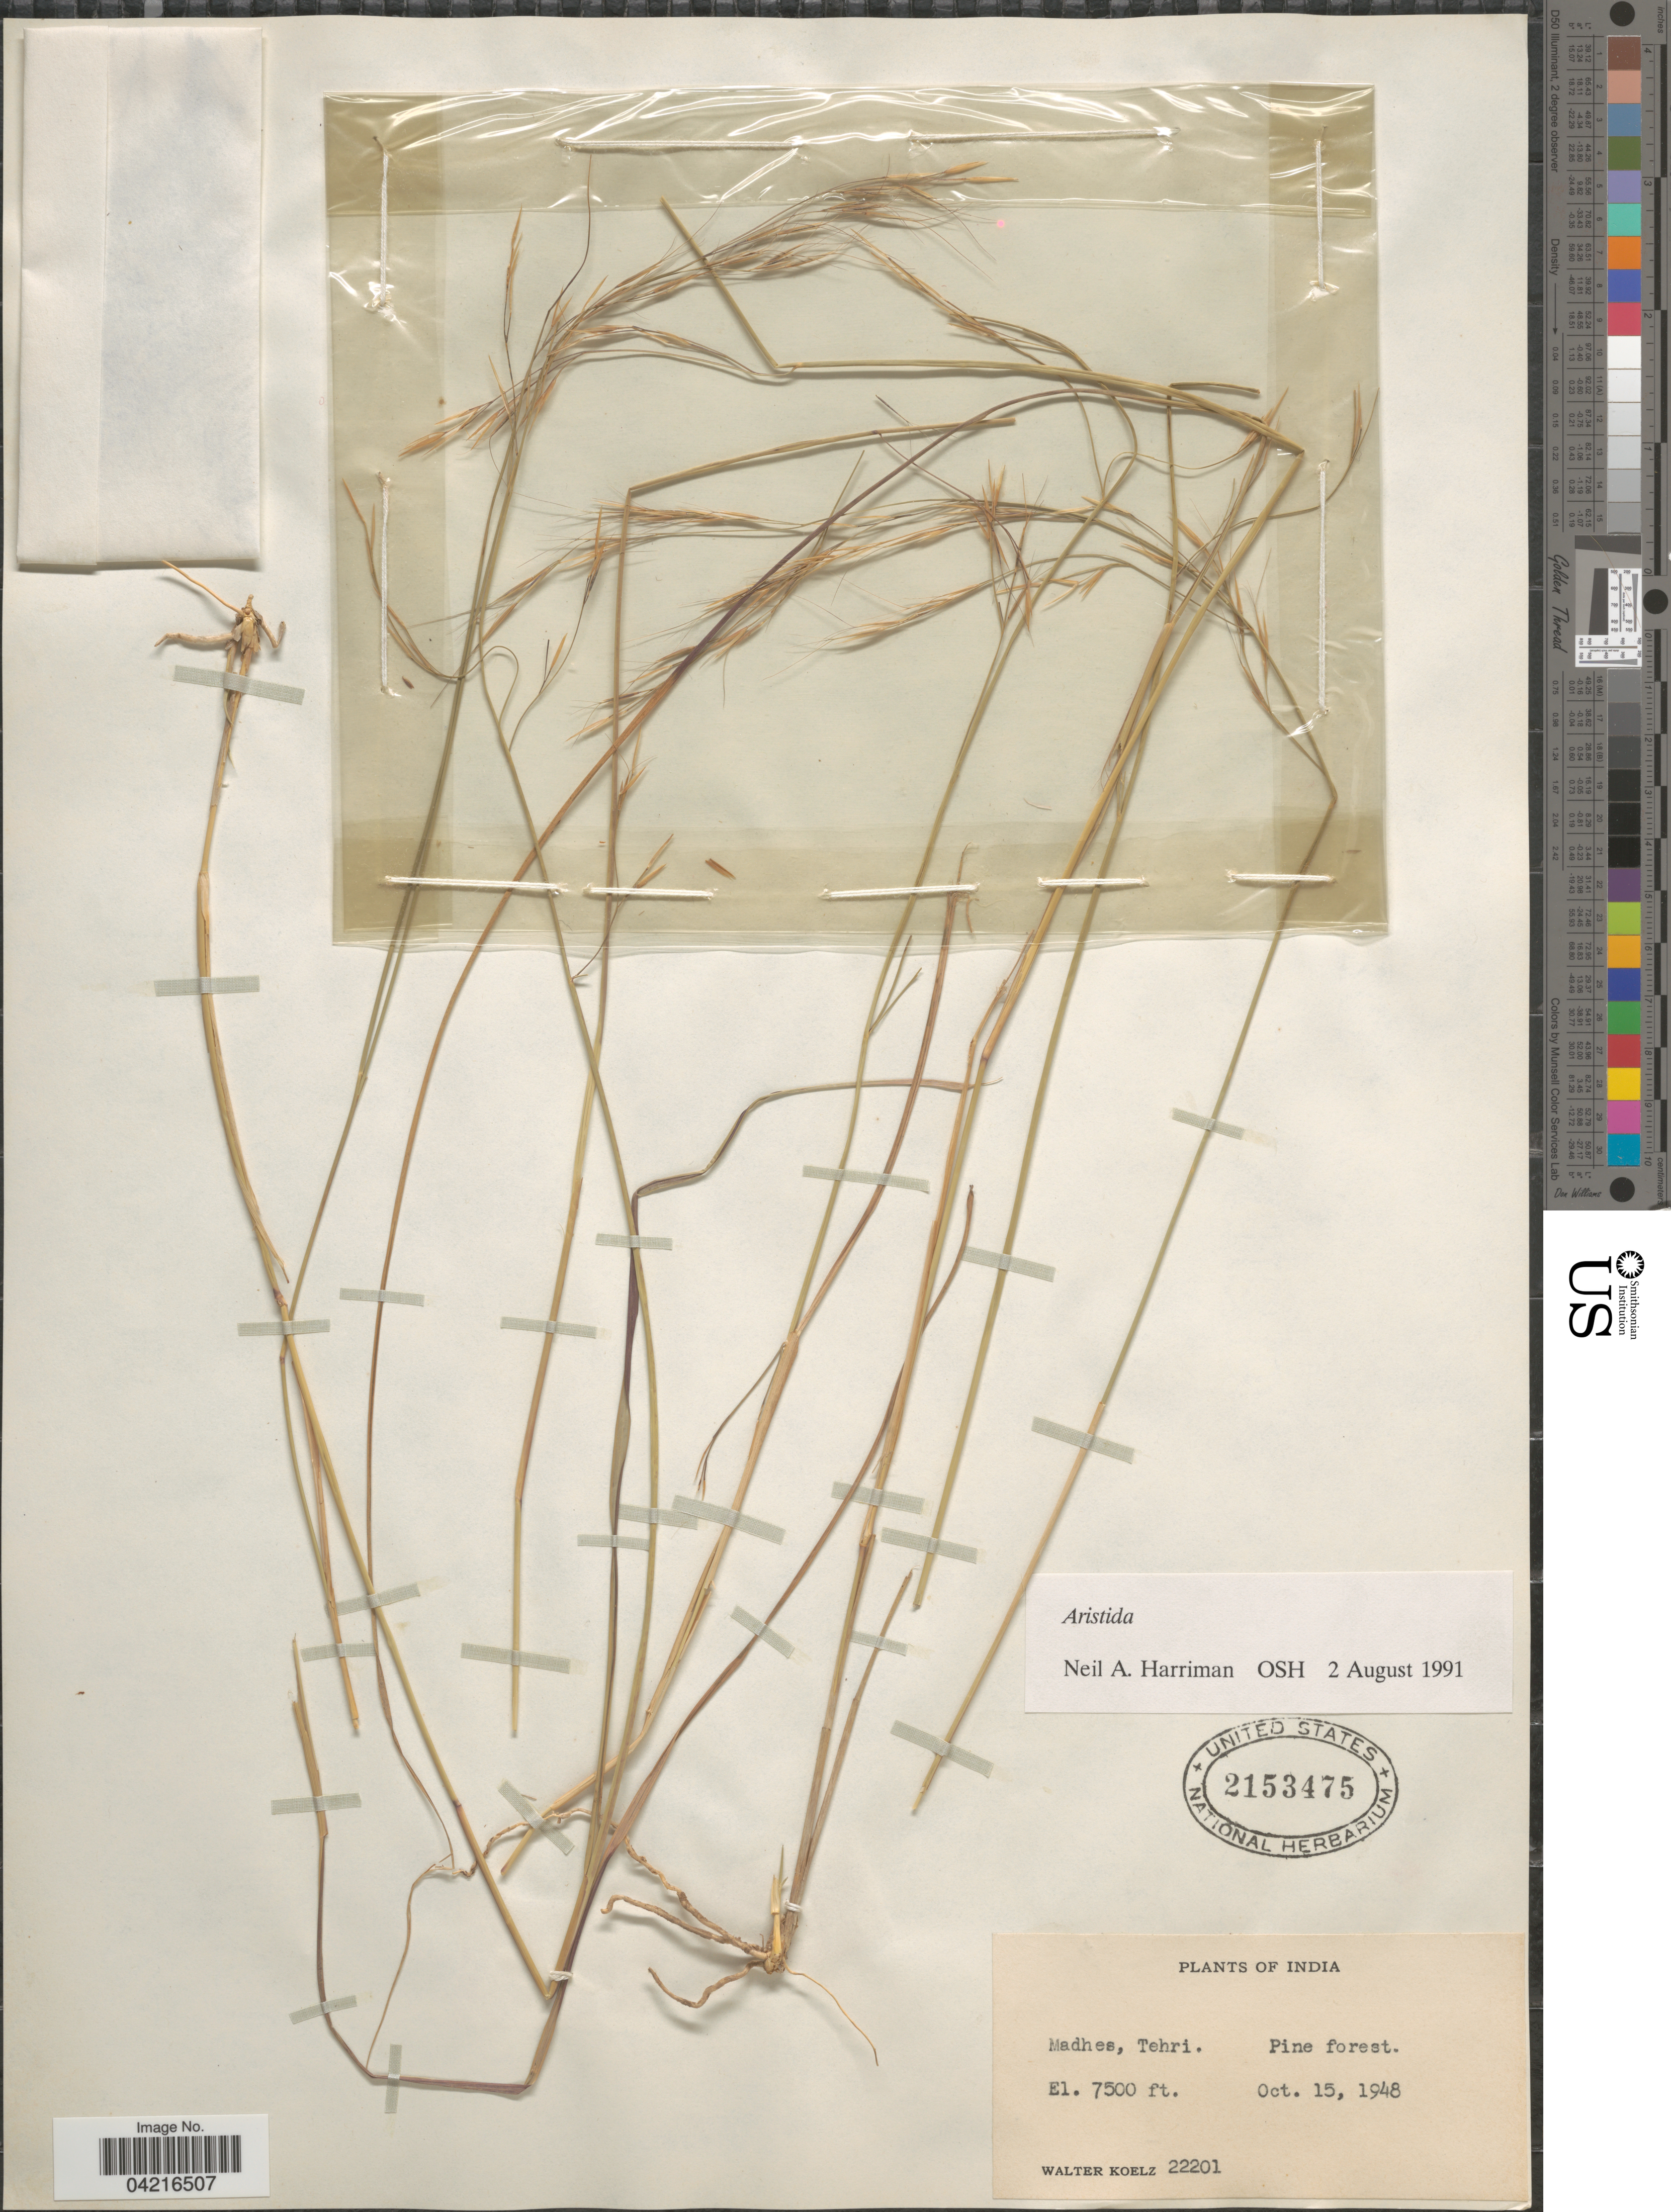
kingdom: Plantae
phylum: Tracheophyta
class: Liliopsida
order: Poales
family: Poaceae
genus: Aristida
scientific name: Aristida sp.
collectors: W. N. Koelz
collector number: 22201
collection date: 1948-10-15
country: India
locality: Madhes, Tehri.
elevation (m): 2286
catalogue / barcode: US 2153475